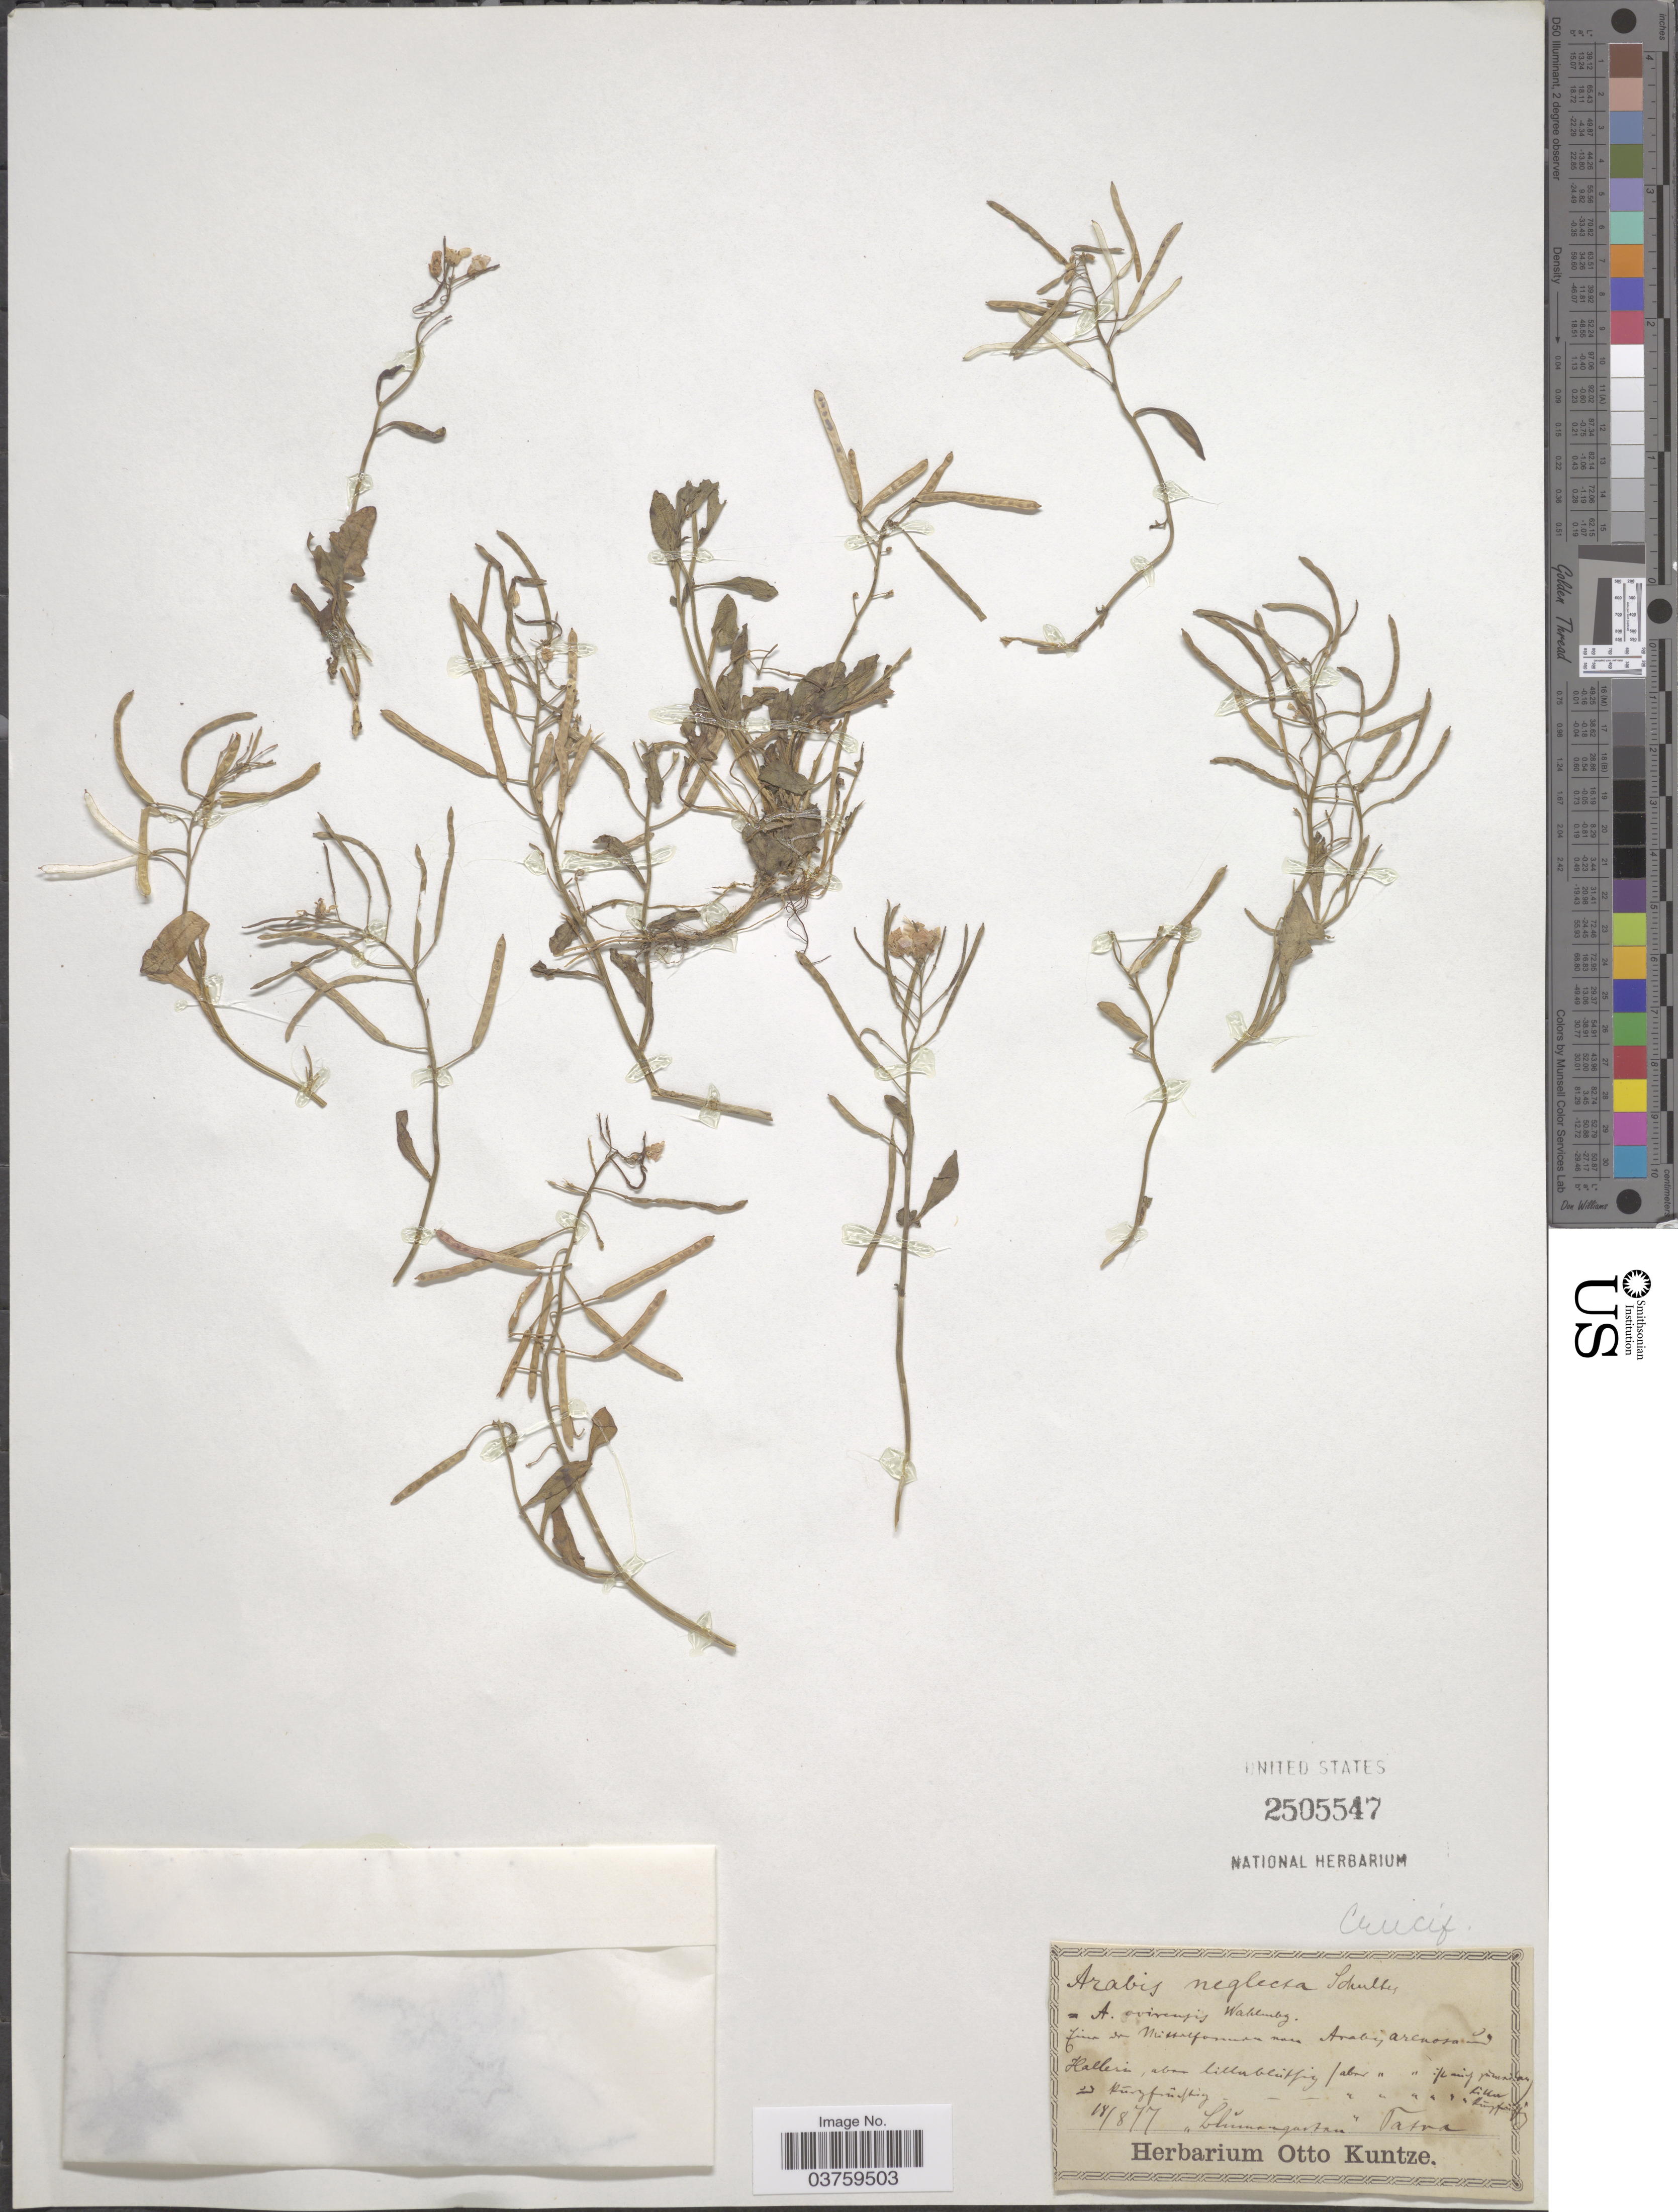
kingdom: Plantae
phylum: Tracheophyta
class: Magnoliopsida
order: Brassicales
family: Brassicaceae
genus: Arabis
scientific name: Arabis neglecta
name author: Schult.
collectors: ex herb. Otto Kuntze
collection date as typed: Transcribed d/m/y: 18/8/77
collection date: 1877-08-18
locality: ! Llumangartan*. Tatra.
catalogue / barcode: US 2505547